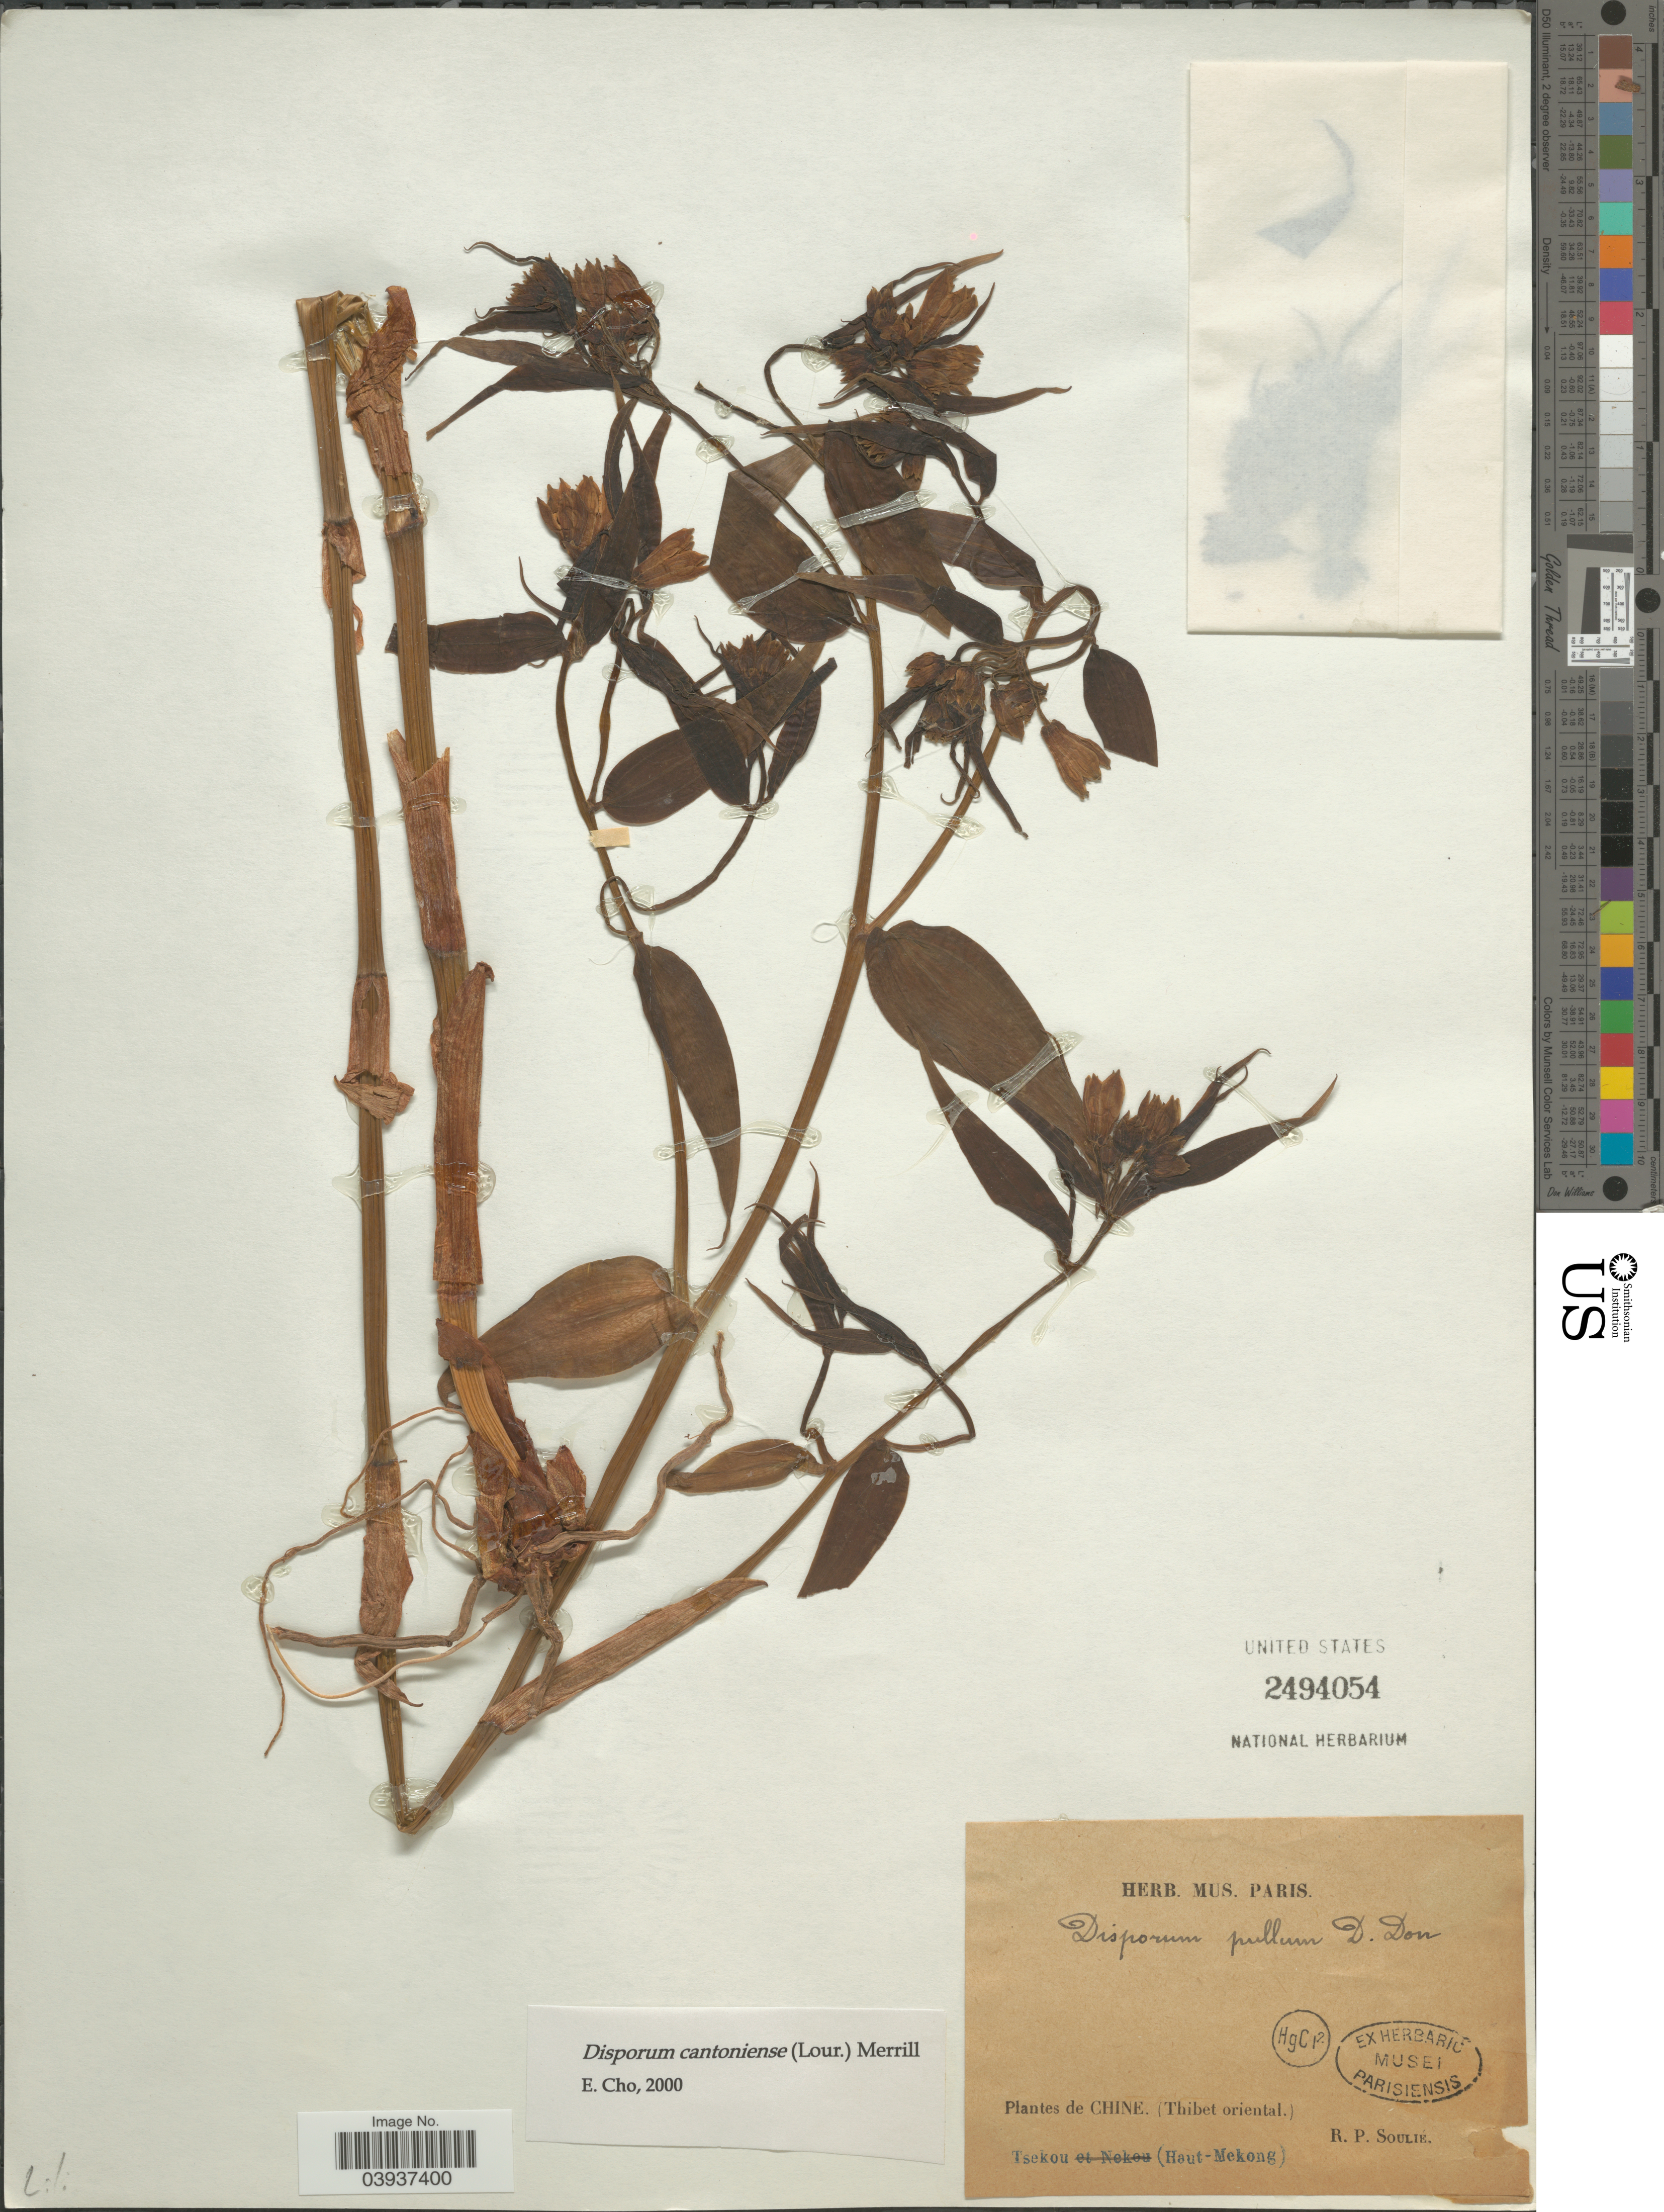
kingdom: Plantae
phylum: Tracheophyta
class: Liliopsida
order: Liliales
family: Colchicaceae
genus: Disporum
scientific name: Disporum cantoniense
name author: (Lour.) Merr.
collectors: R. Soulié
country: China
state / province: Xizang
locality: Chine. (Thibet oriental.). Tsekou (Haut-Mekong).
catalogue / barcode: US 2494054